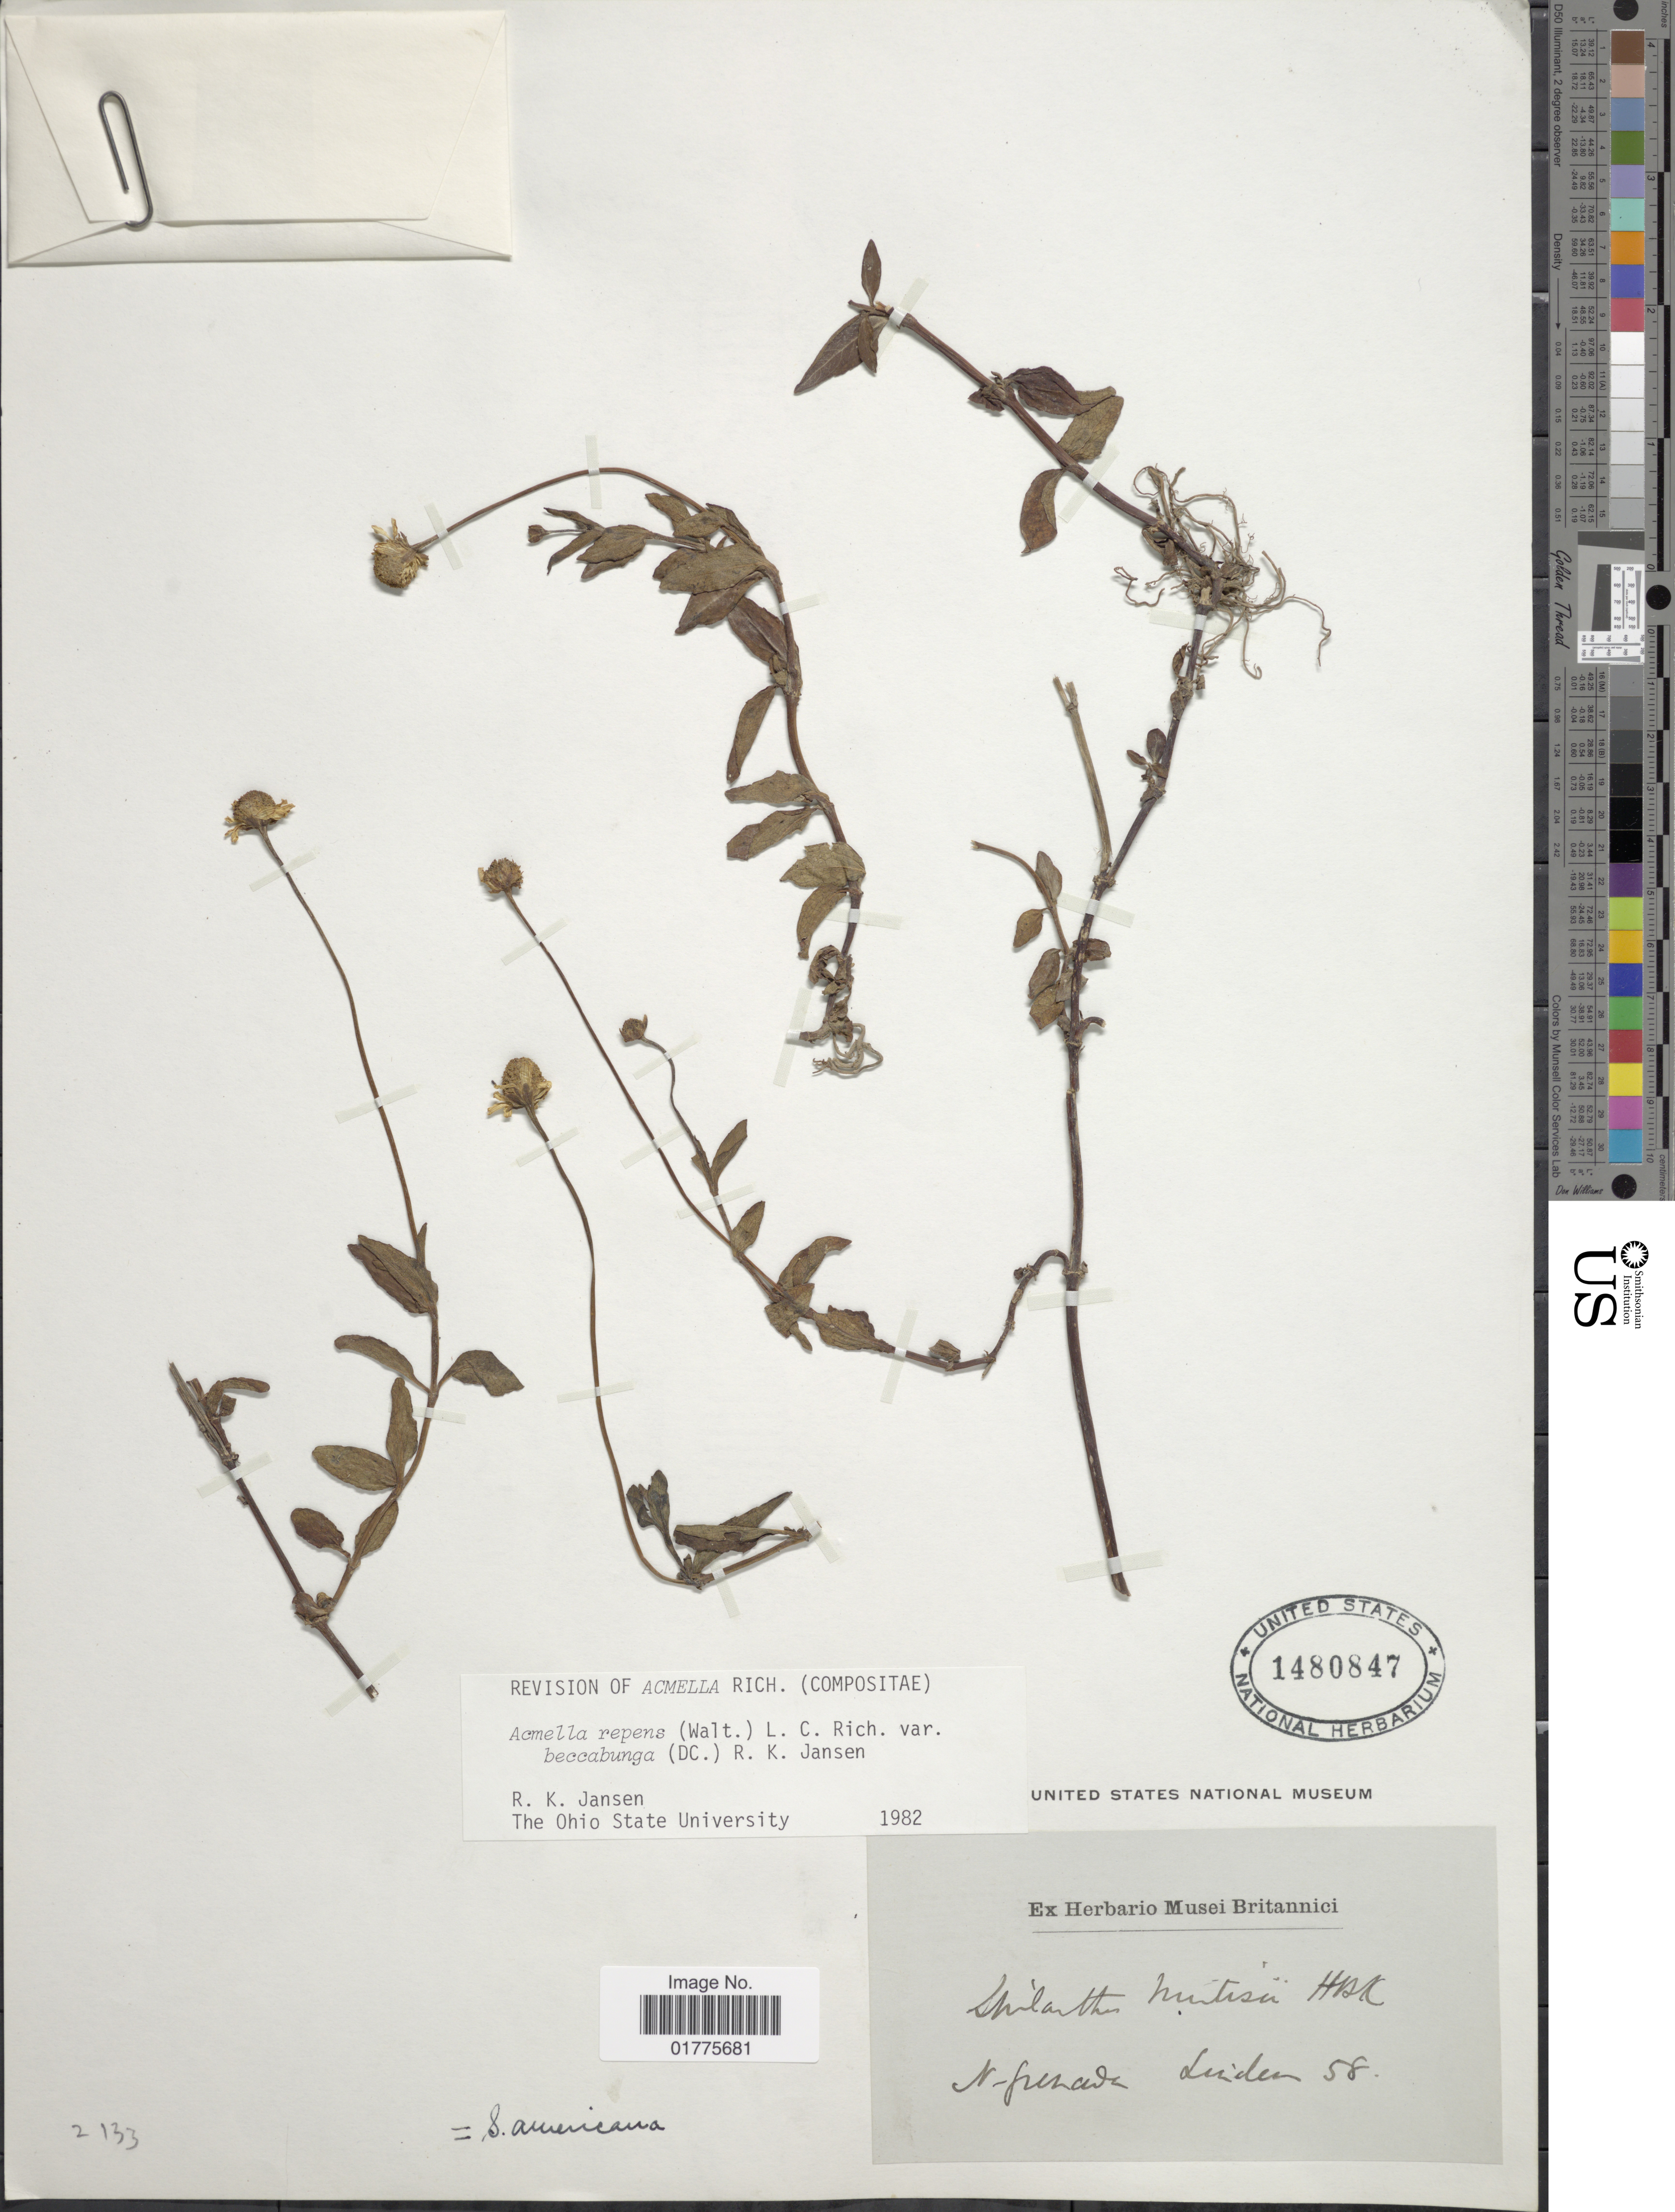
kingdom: Plantae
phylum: Tracheophyta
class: Magnoliopsida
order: Asterales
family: Asteraceae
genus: Acmella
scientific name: Acmella repens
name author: (Walter) Rich.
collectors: -. Leiden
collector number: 58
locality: N. Frezave [interpreted]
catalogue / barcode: US 1480847